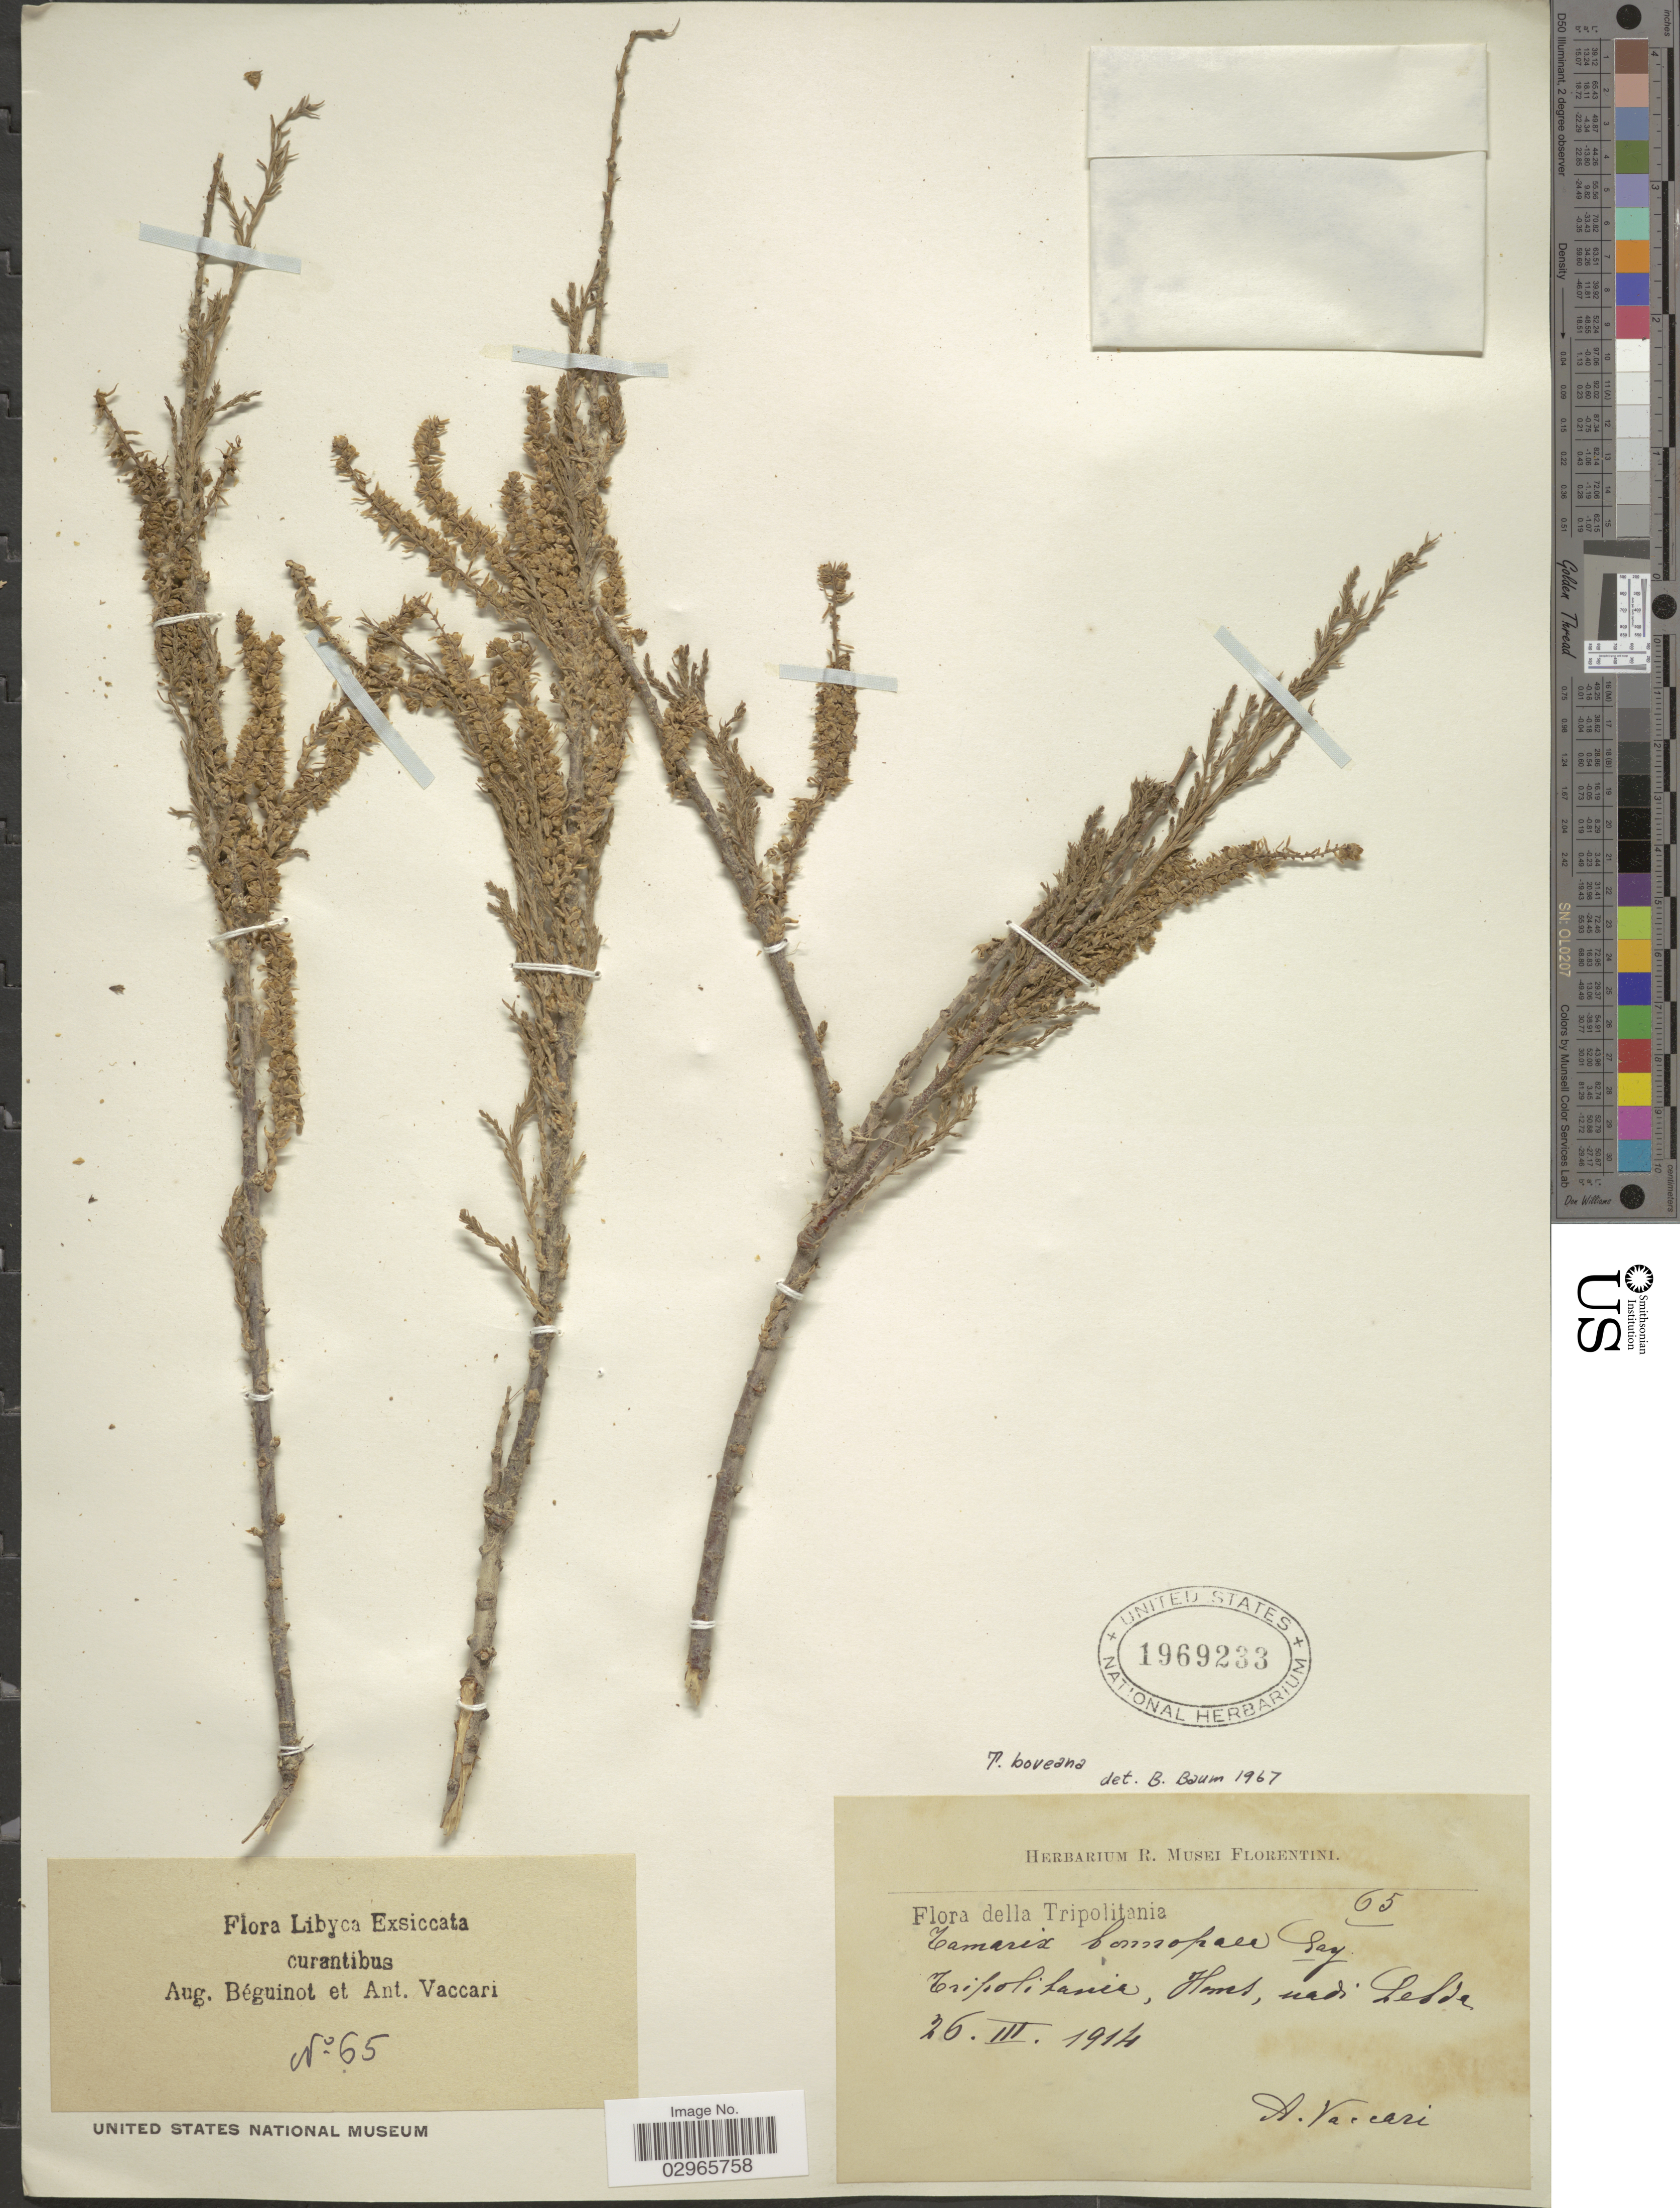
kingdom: Plantae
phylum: Tracheophyta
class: Magnoliopsida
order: Caryophyllales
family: Tamaricaceae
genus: Tamarix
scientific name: Tamarix boveana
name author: Bunge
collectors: A. Béguinot & A. Vaccari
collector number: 65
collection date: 1914-03-26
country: Libya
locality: Libyca. Tripolitania, Homs, uadi Lebda.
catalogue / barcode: US 1969233